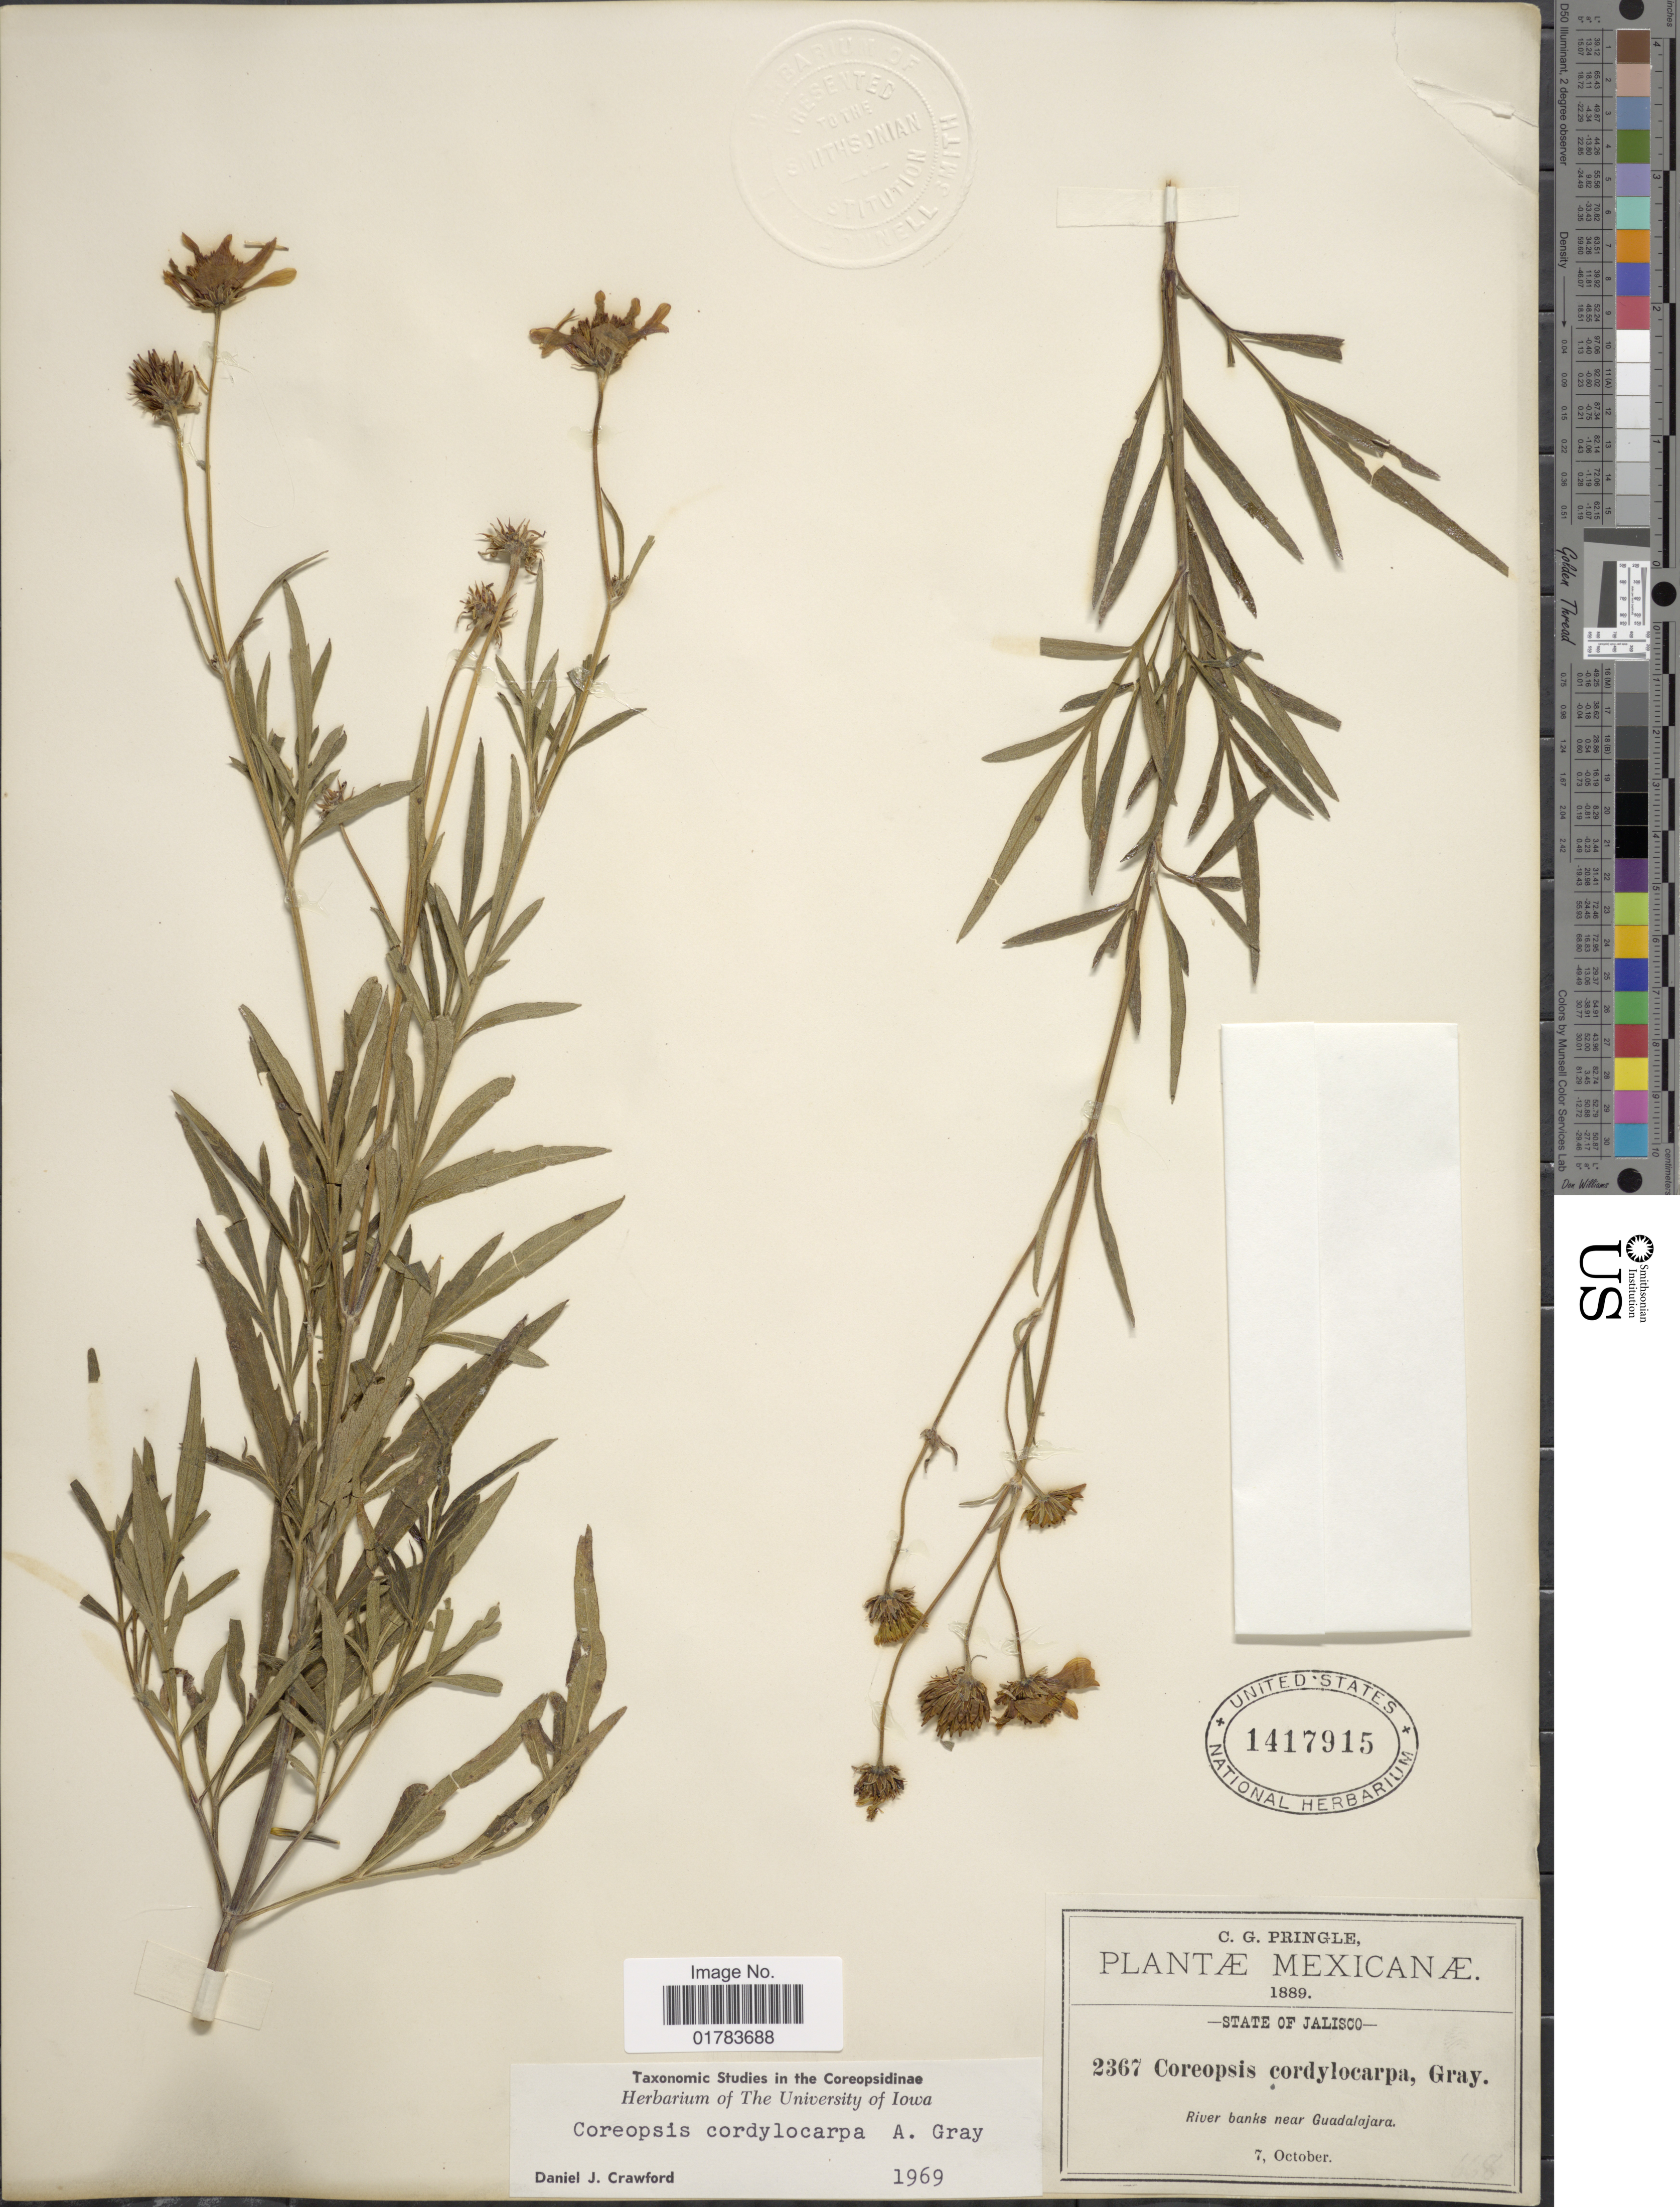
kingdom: Plantae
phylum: Tracheophyta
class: Magnoliopsida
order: Asterales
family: Asteraceae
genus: Coreopsis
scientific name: Coreopsis cordylocarpa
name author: A. Gray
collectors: C. G. Pringle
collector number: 2367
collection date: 1889-10-07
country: Mexico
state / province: Jalisco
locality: River banks near Guadalajara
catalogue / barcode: US 1417915